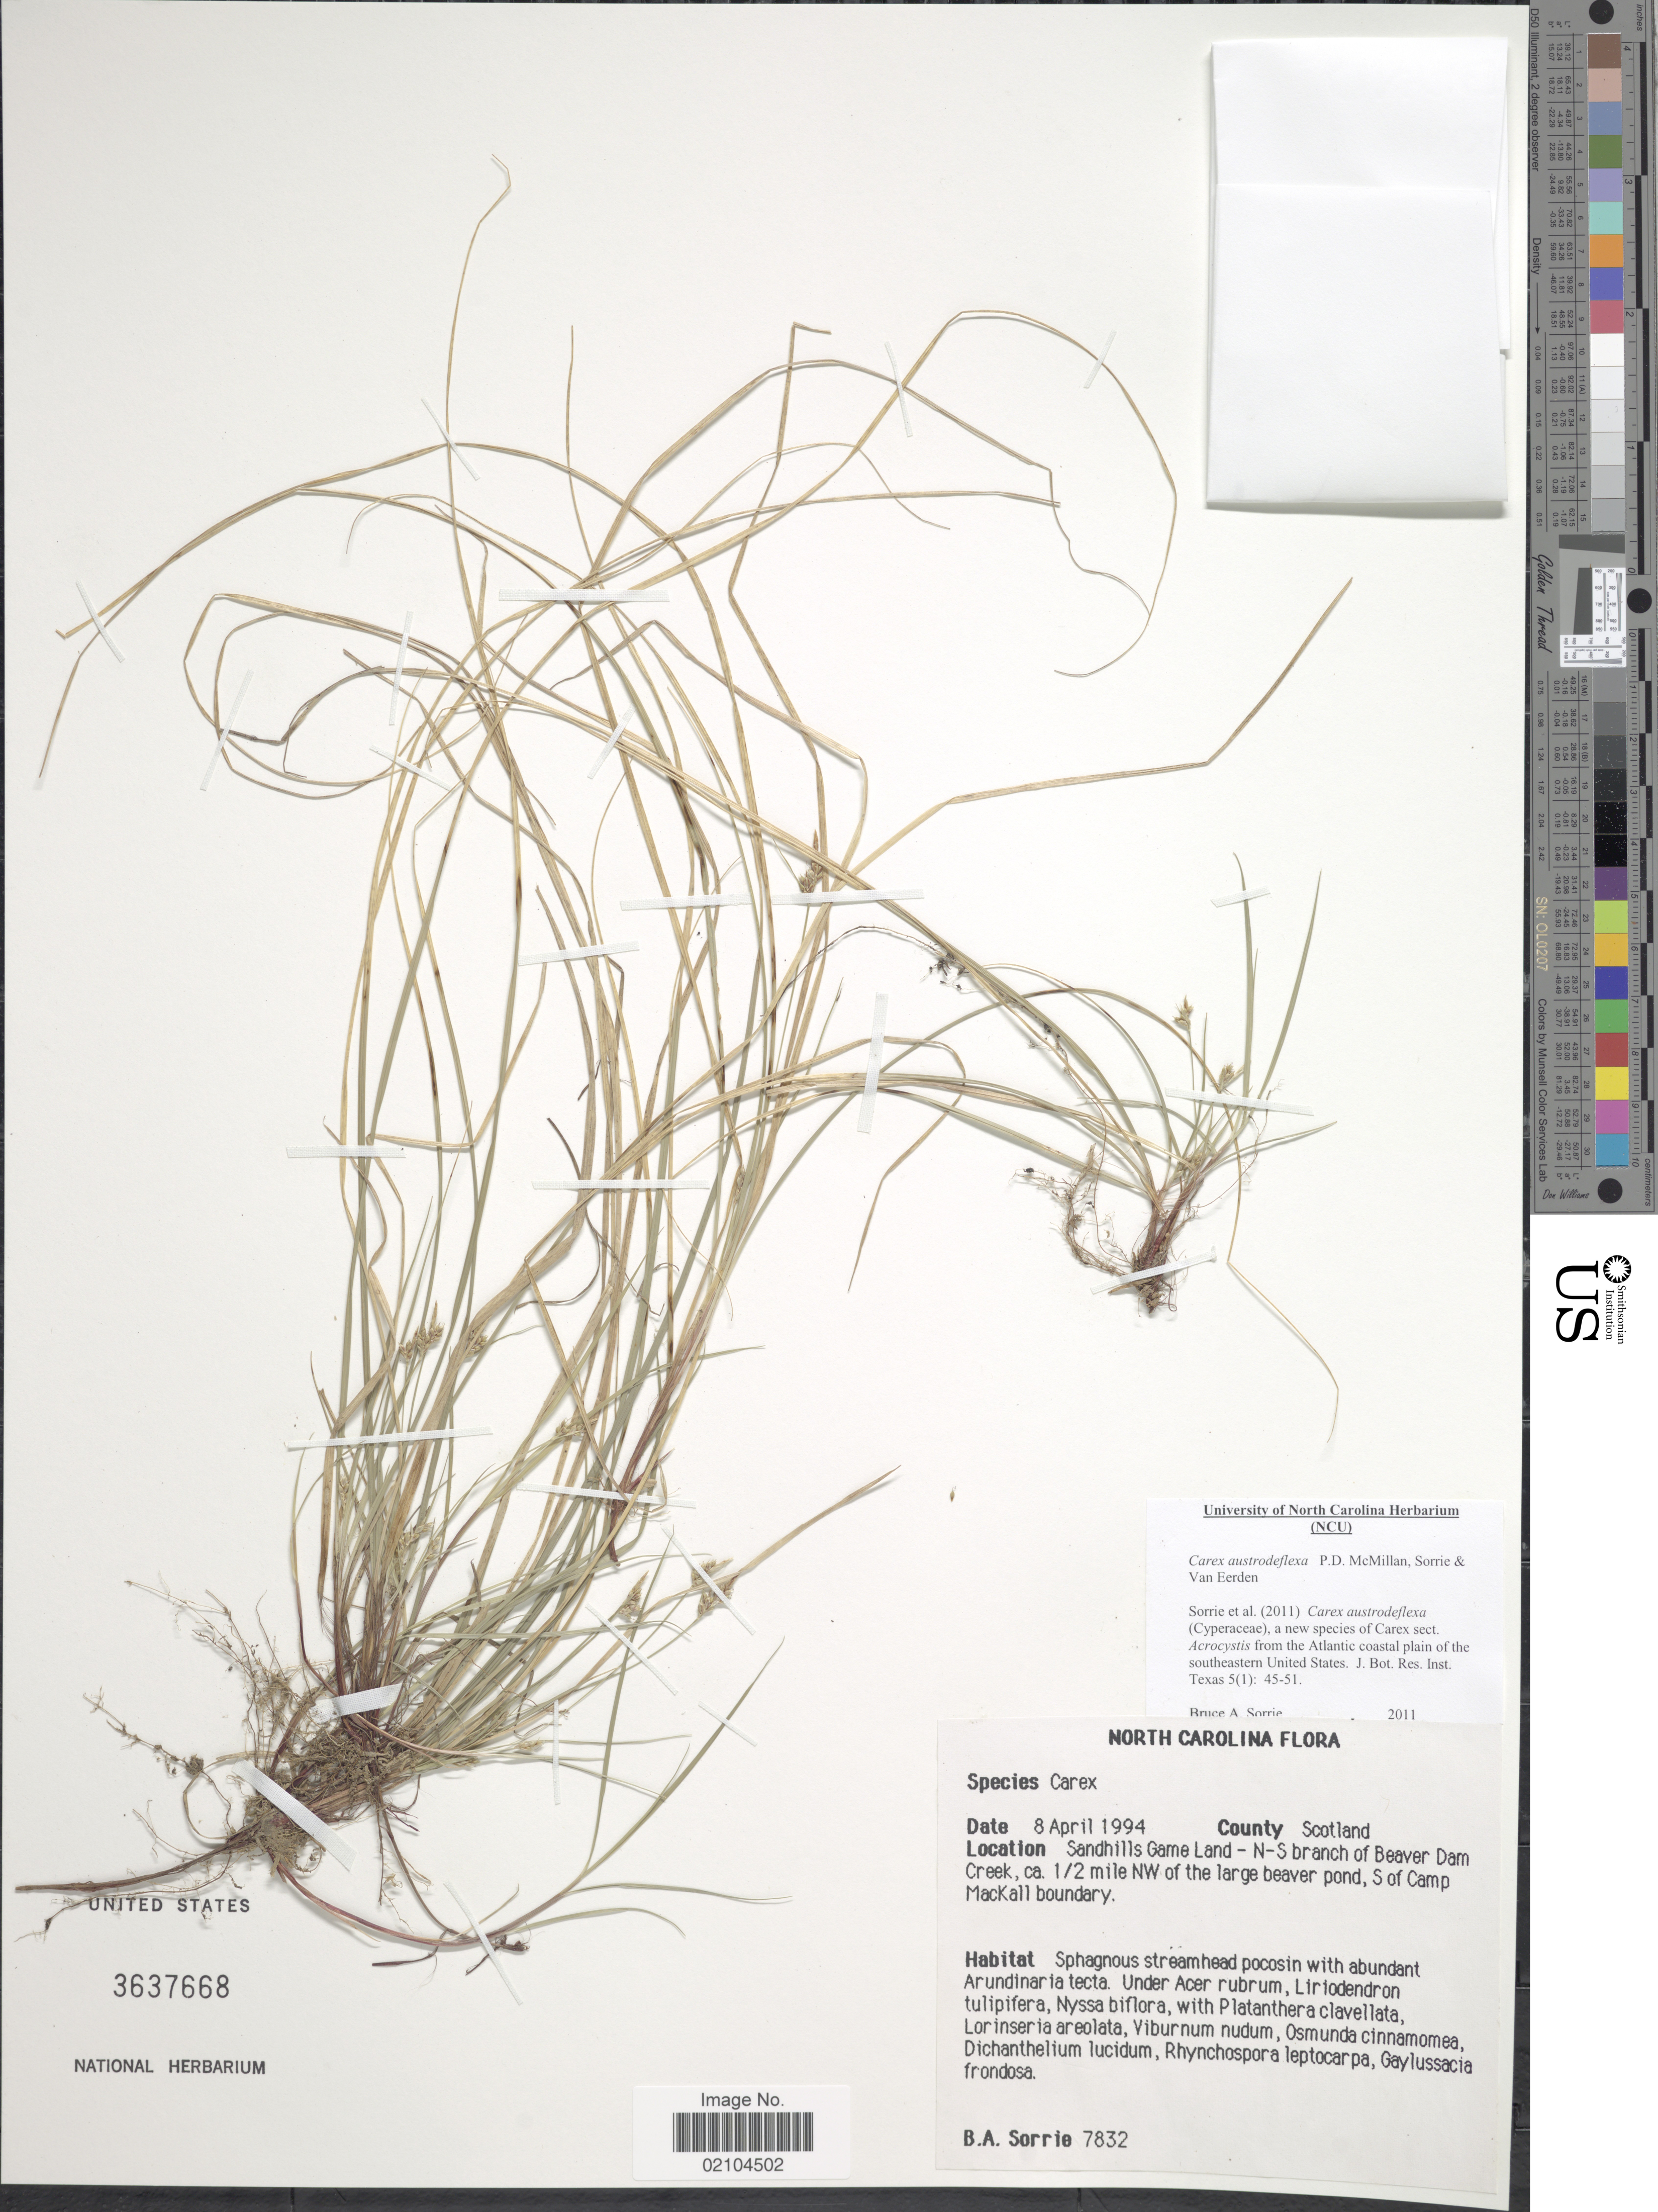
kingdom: Plantae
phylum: Tracheophyta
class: Liliopsida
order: Poales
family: Cyperaceae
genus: Carex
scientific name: Carex austrodeflexa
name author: P.D. McMillan et al.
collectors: B. Sorrie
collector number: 7832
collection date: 1994-04-08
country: United States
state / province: North Carolina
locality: County Scotland, sandhills Game Land-N-S branch of Beaver Dam Creek, ca. 1/2 mile NW of the large beaver pond, S of Camp MacKall boundary.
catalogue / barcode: US 3637668